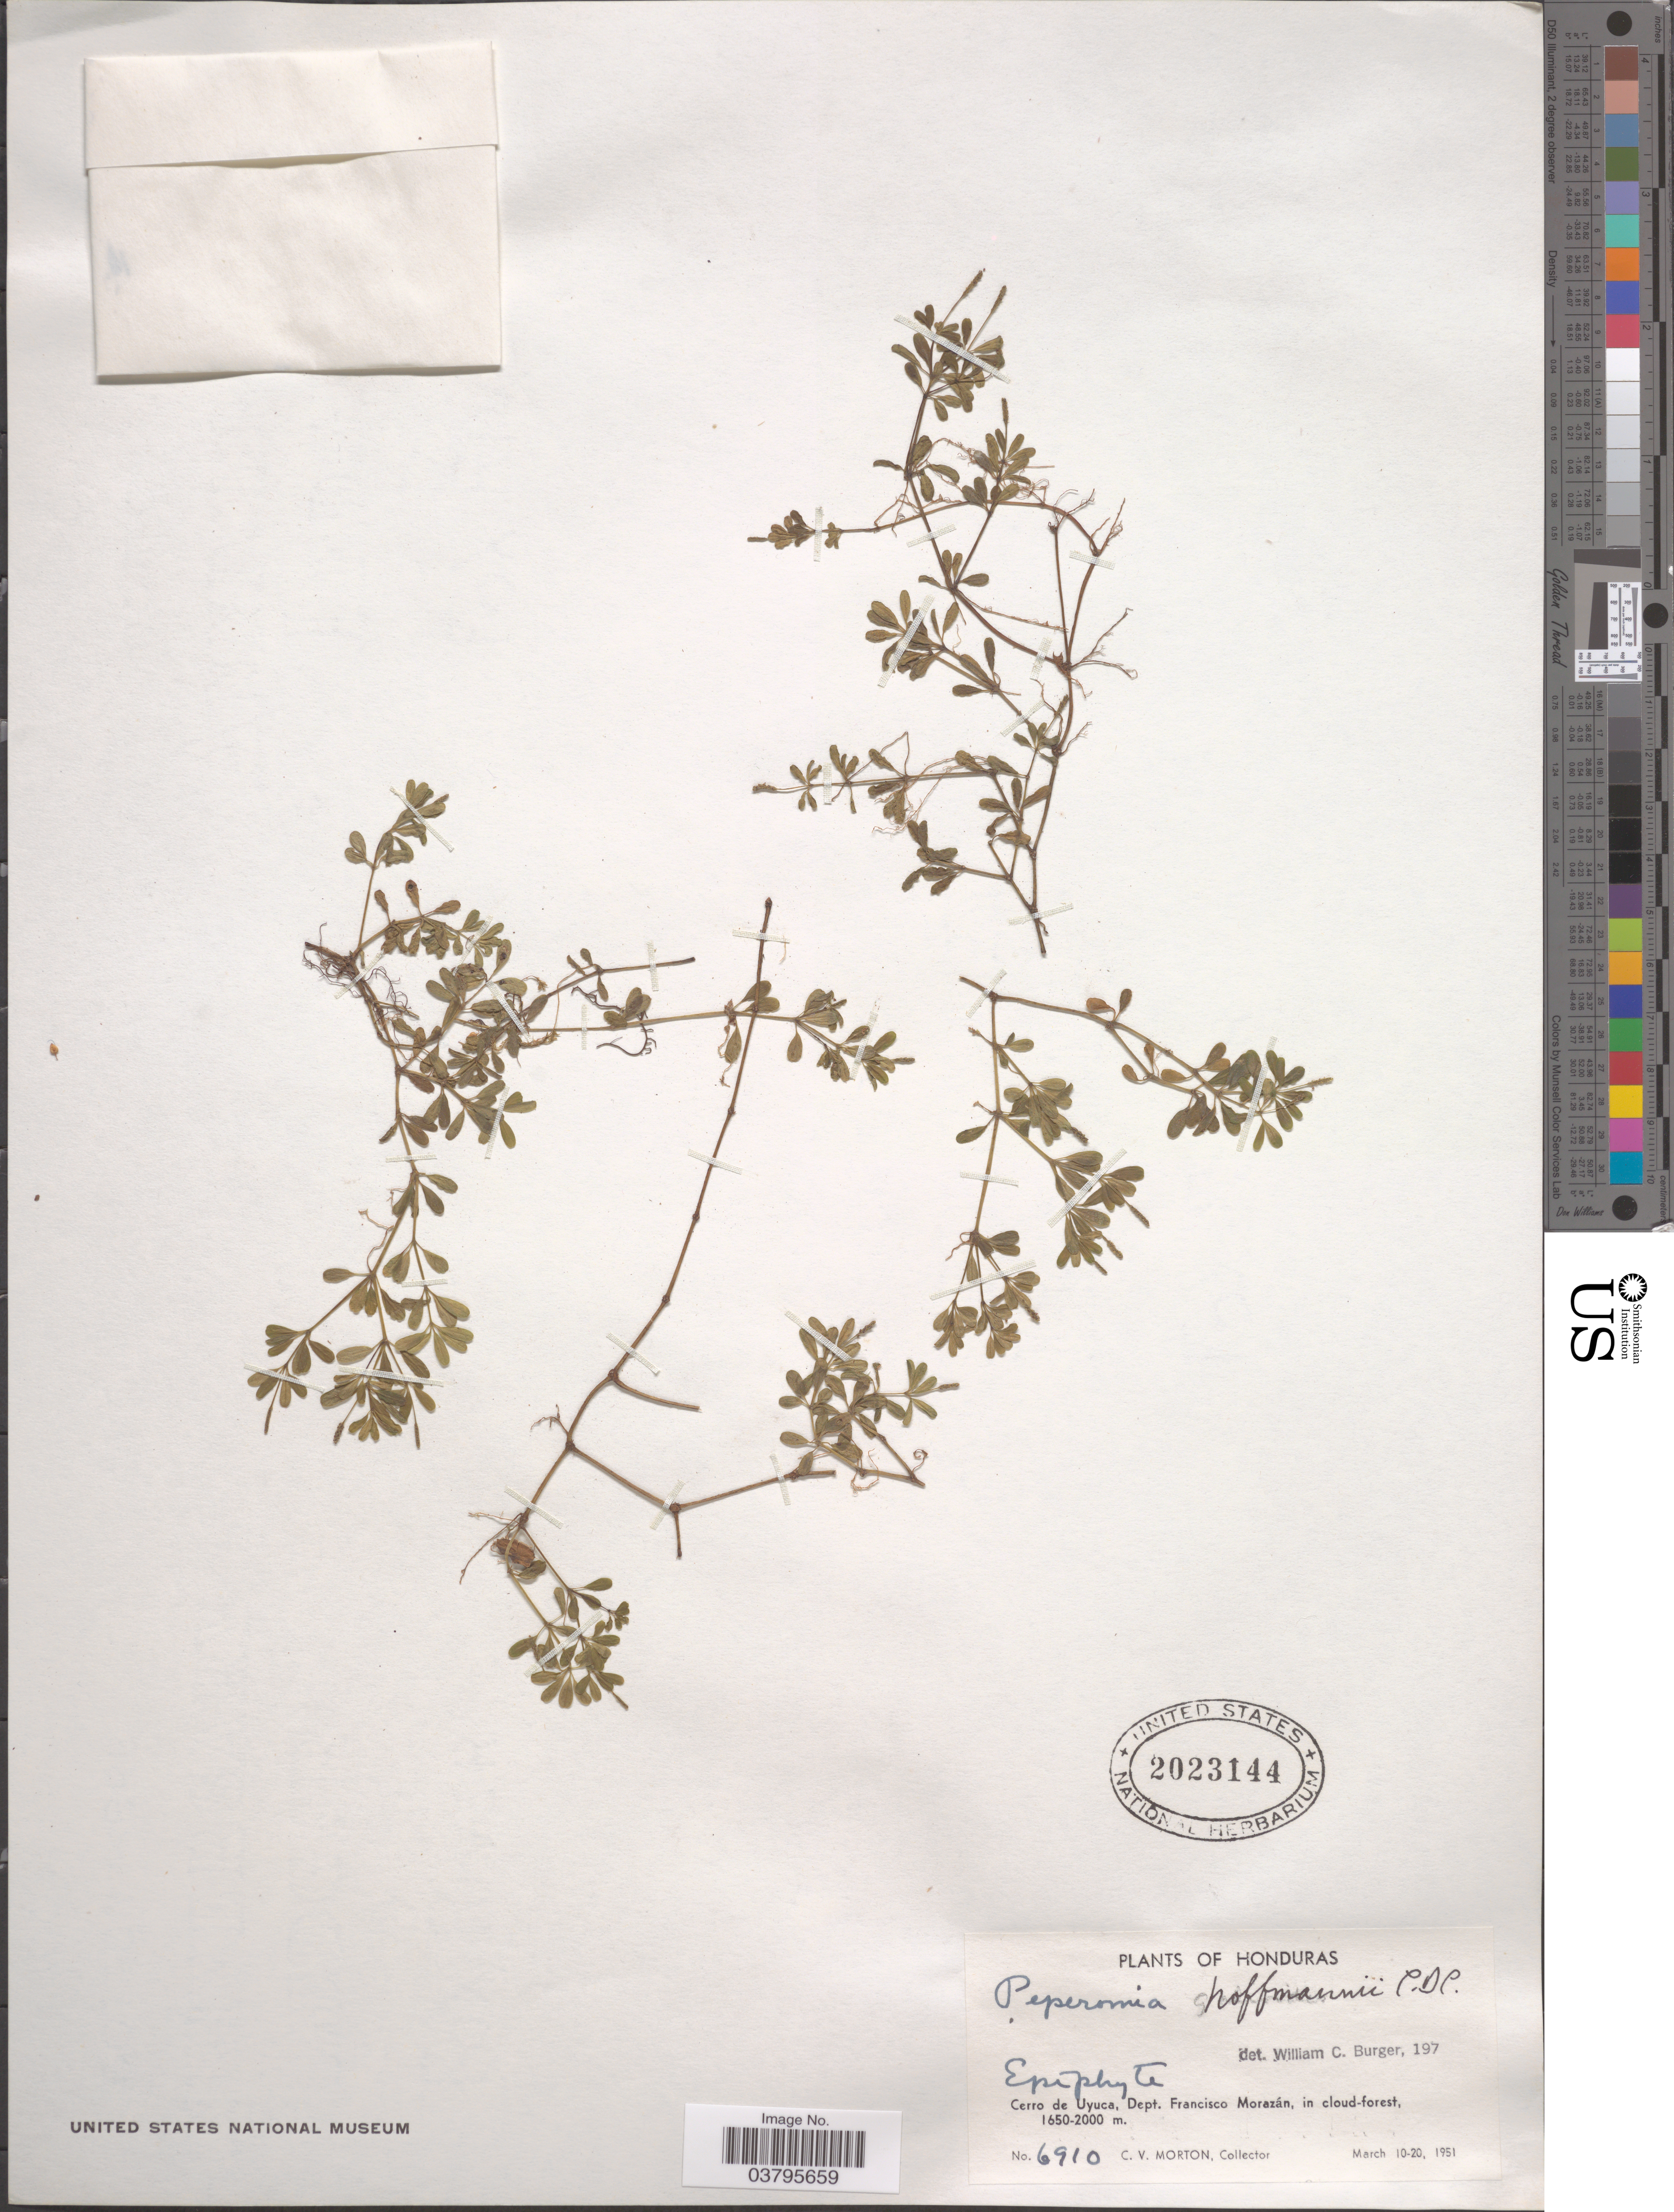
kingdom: Plantae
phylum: Tracheophyta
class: Magnoliopsida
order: Piperales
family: Piperaceae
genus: Peperomia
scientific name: Peperomia tenerrima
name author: Schltdl. & Cham.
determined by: Jiménez, José Estaban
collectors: C. V. Morton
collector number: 6910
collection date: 1951-03-10/1951-03-20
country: Honduras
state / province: Fco. Morazán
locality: Cerro de Uyuca, Dept. Francisco Morazán.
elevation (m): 1650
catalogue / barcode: US 2023144